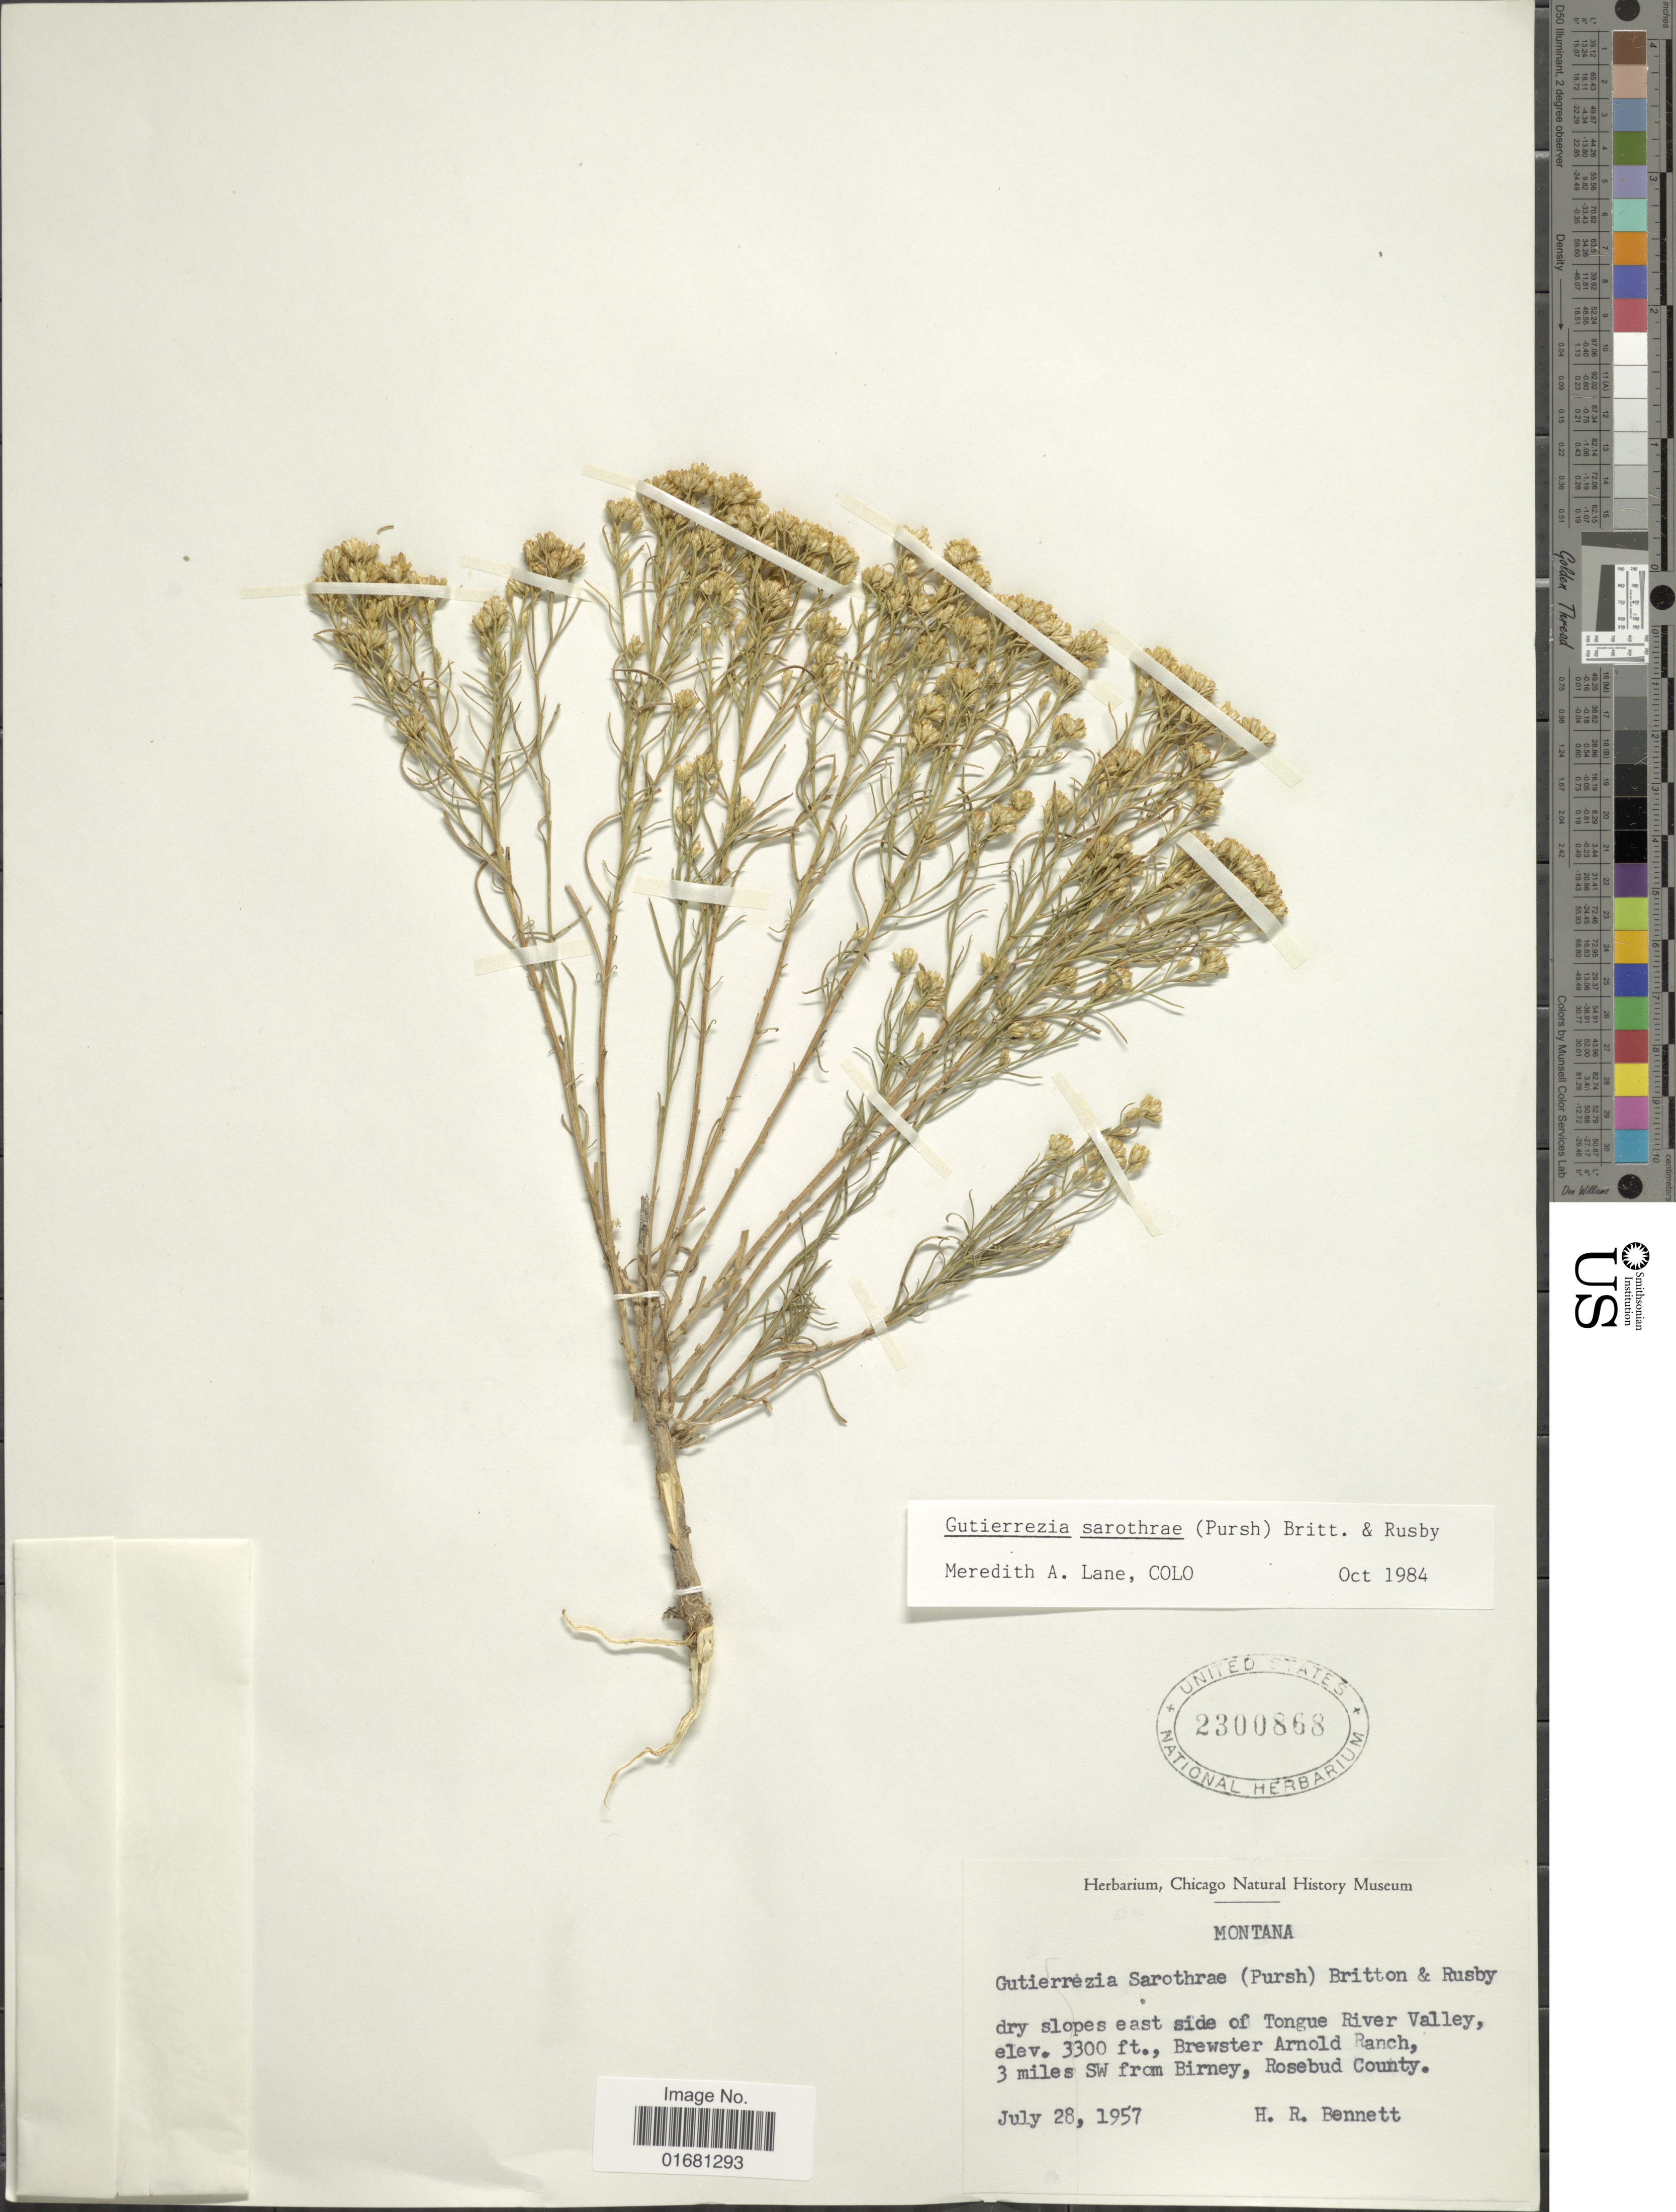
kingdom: Plantae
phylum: Tracheophyta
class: Magnoliopsida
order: Asterales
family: Asteraceae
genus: Gutierrezia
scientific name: Gutierrezia sarothrae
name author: (Pursh) Britton & Rusby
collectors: H. R. Bennett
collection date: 1957-07-28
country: United States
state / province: Montana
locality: Montana. dry slopes east side of Tongue River Valley, Brewster Arnold Ranch, 3 miles SW from Birney, Rosebud County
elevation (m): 1006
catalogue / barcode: US 2300868